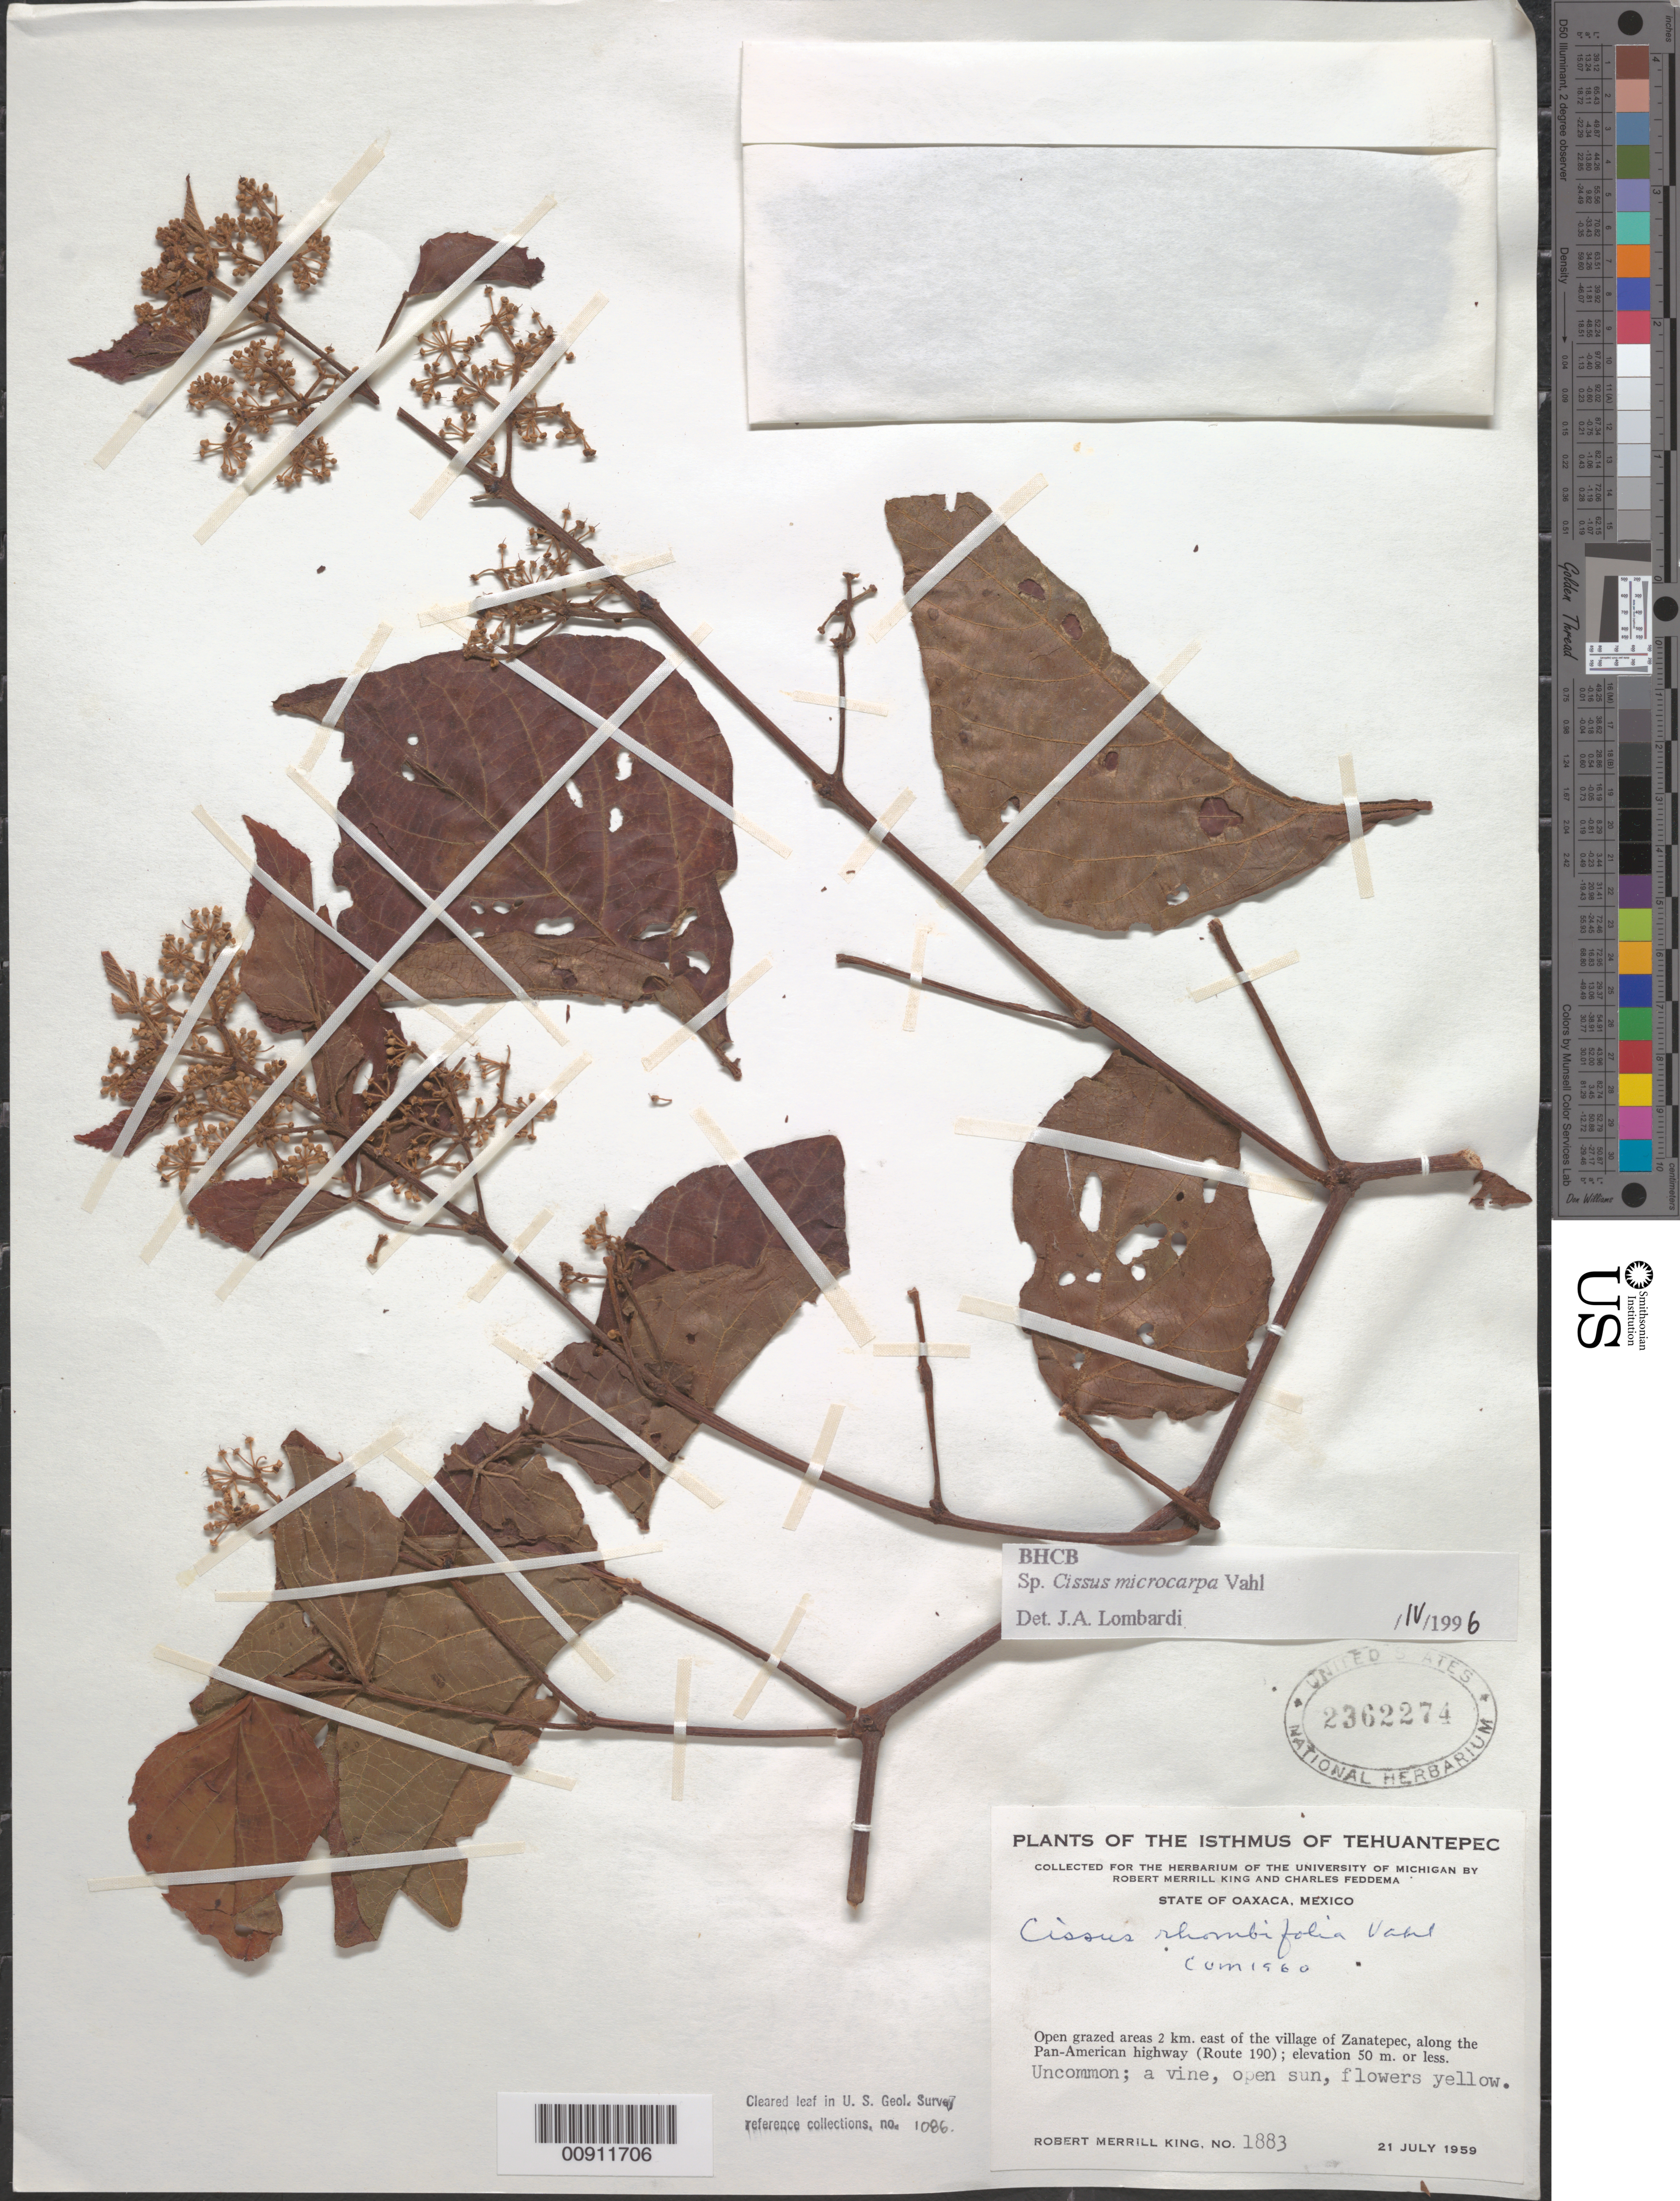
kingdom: Plantae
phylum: Tracheophyta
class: Magnoliopsida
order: Vitales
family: Vitaceae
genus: Cissus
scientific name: Cissus microcarpa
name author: Vahl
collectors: R. M. King & C. Feddema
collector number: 1883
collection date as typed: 21 Jul 1959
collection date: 1959-07-21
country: Mexico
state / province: Oaxaca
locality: Open grazed areas 2 km. east of the village of Zanatepec along the Pan-American highway (route 190).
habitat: Open grazed areas; open sun.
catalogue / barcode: US 2362274